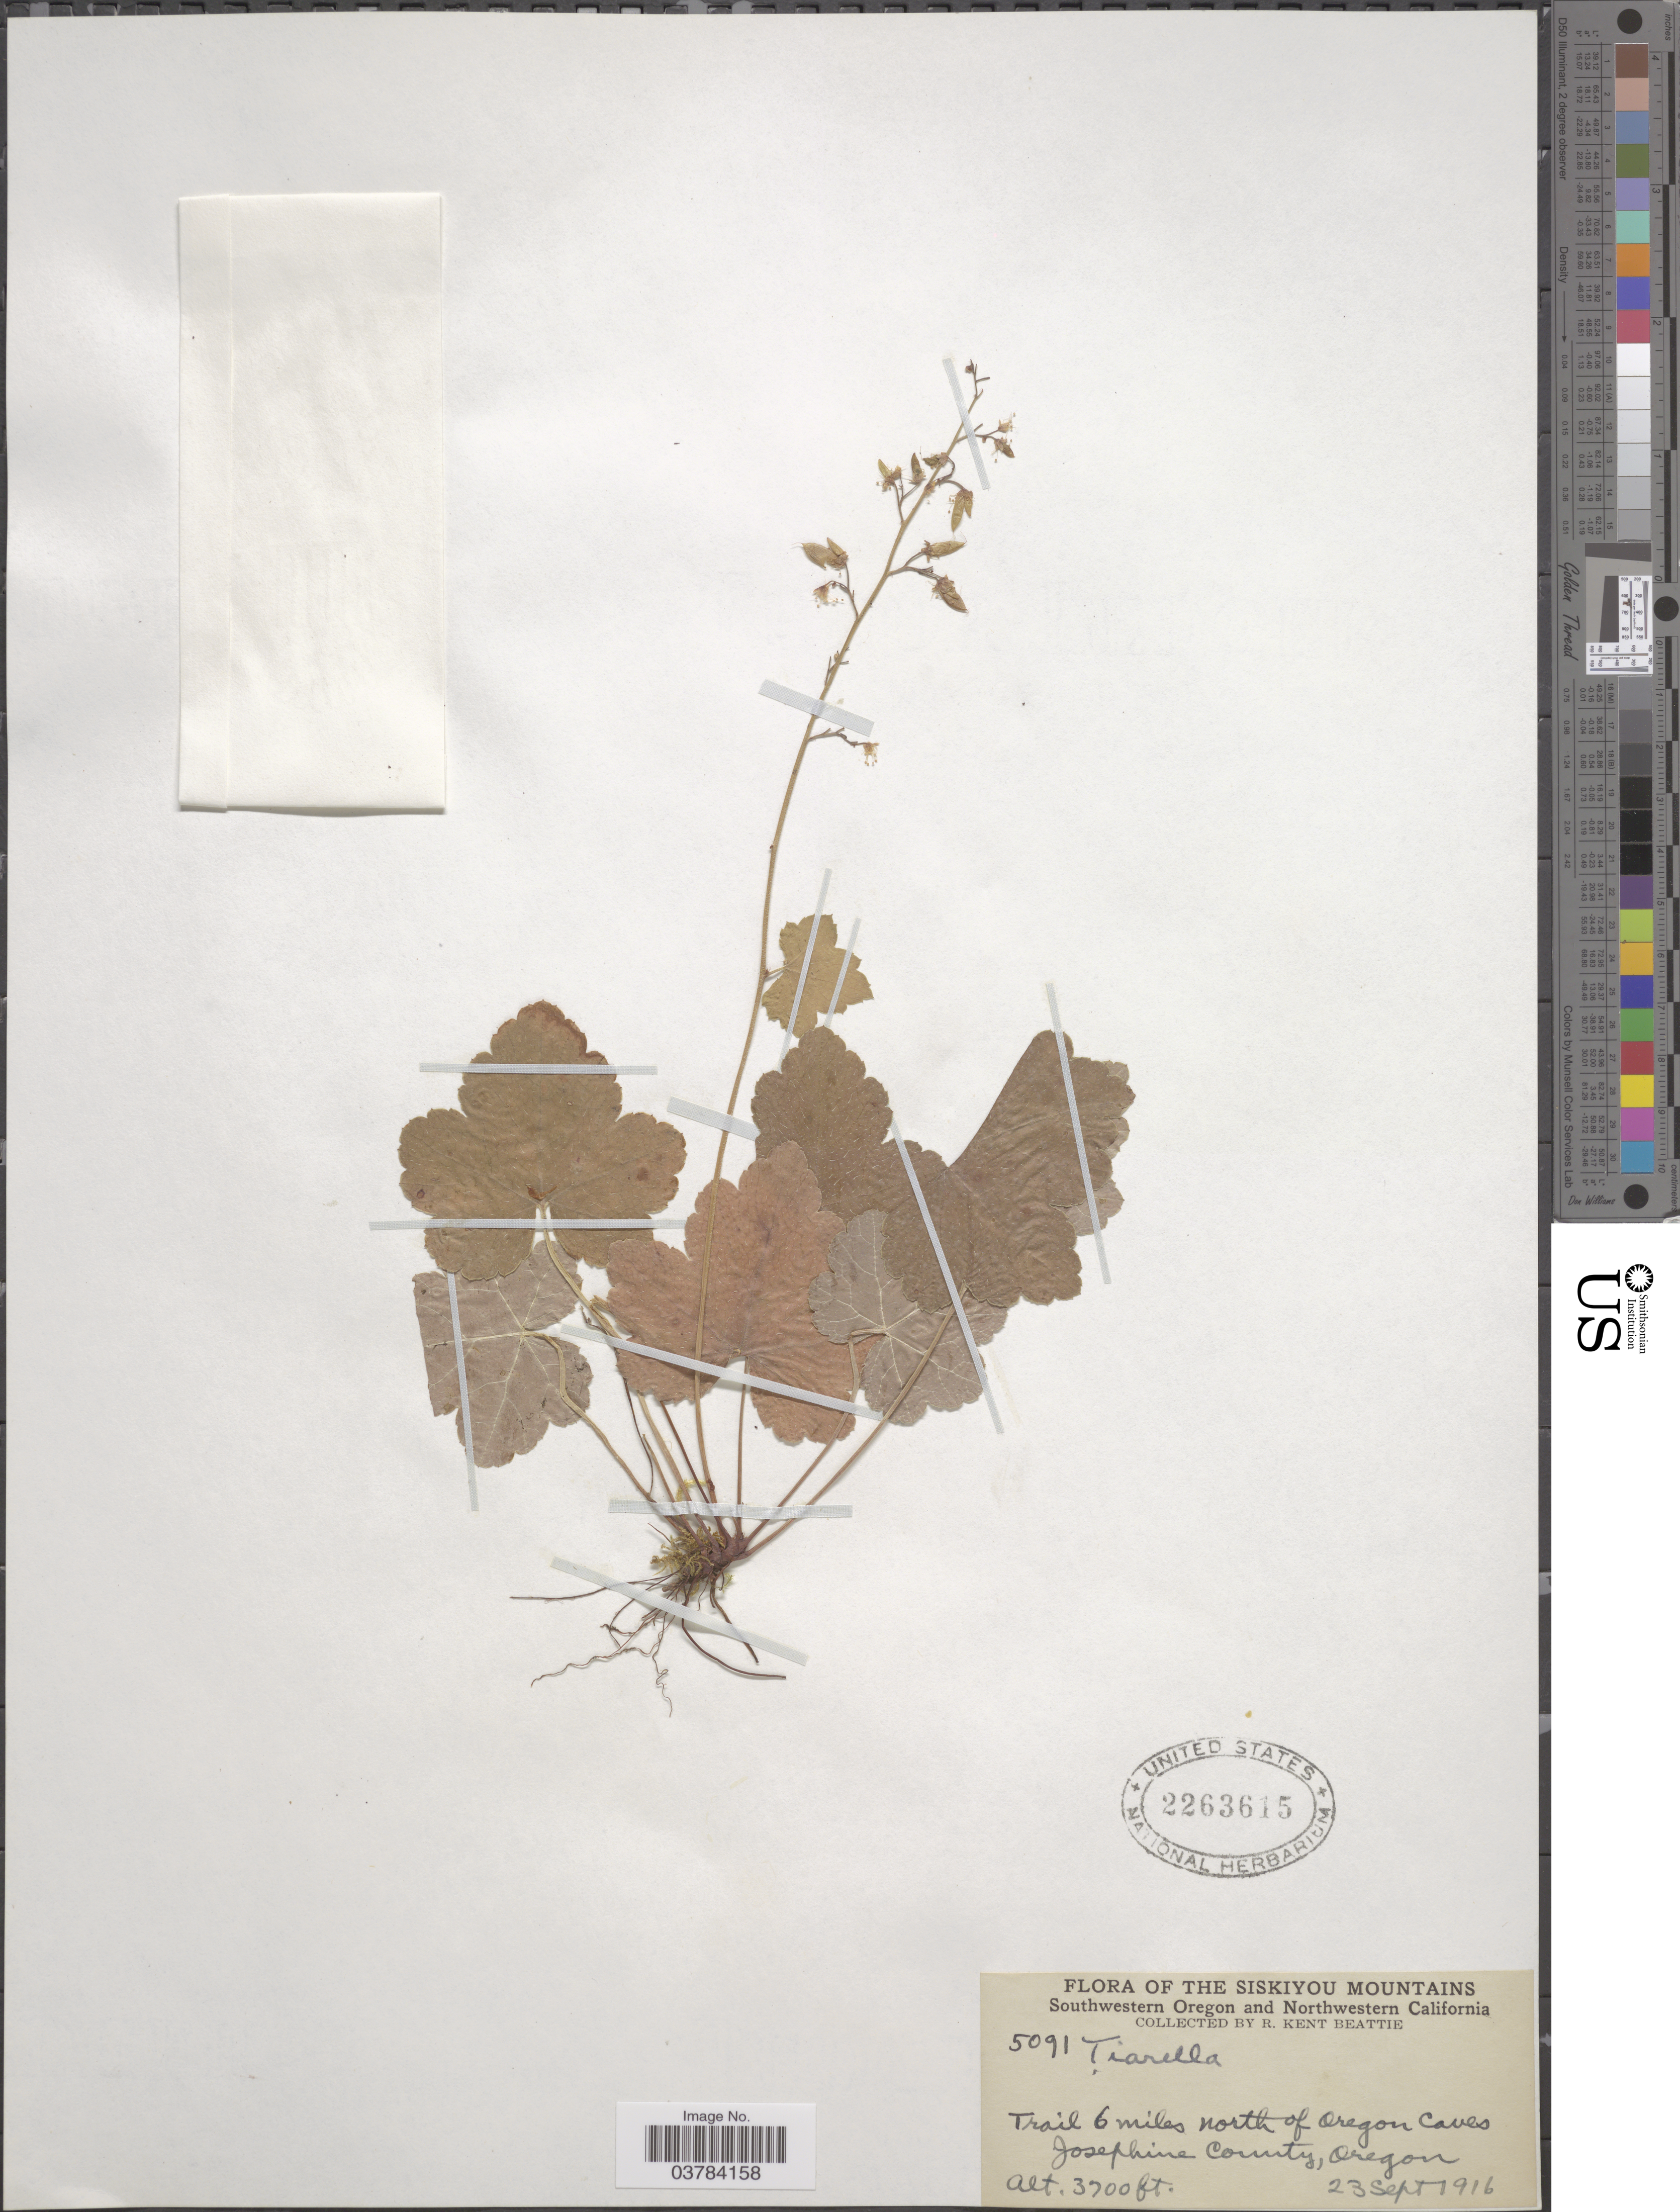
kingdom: Plantae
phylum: Tracheophyta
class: Magnoliopsida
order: Saxifragales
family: Saxifragaceae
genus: Tiarella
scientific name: Tiarella unifoliata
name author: Hook.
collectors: R. K. Beattie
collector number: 5091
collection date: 1916-09-23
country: United States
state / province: Oregon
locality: The Siskiyou Mountains. Southwestern Oregon. Trail 6 miles north of Oregon Caves. Josephine County.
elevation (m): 1128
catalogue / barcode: US 2263615